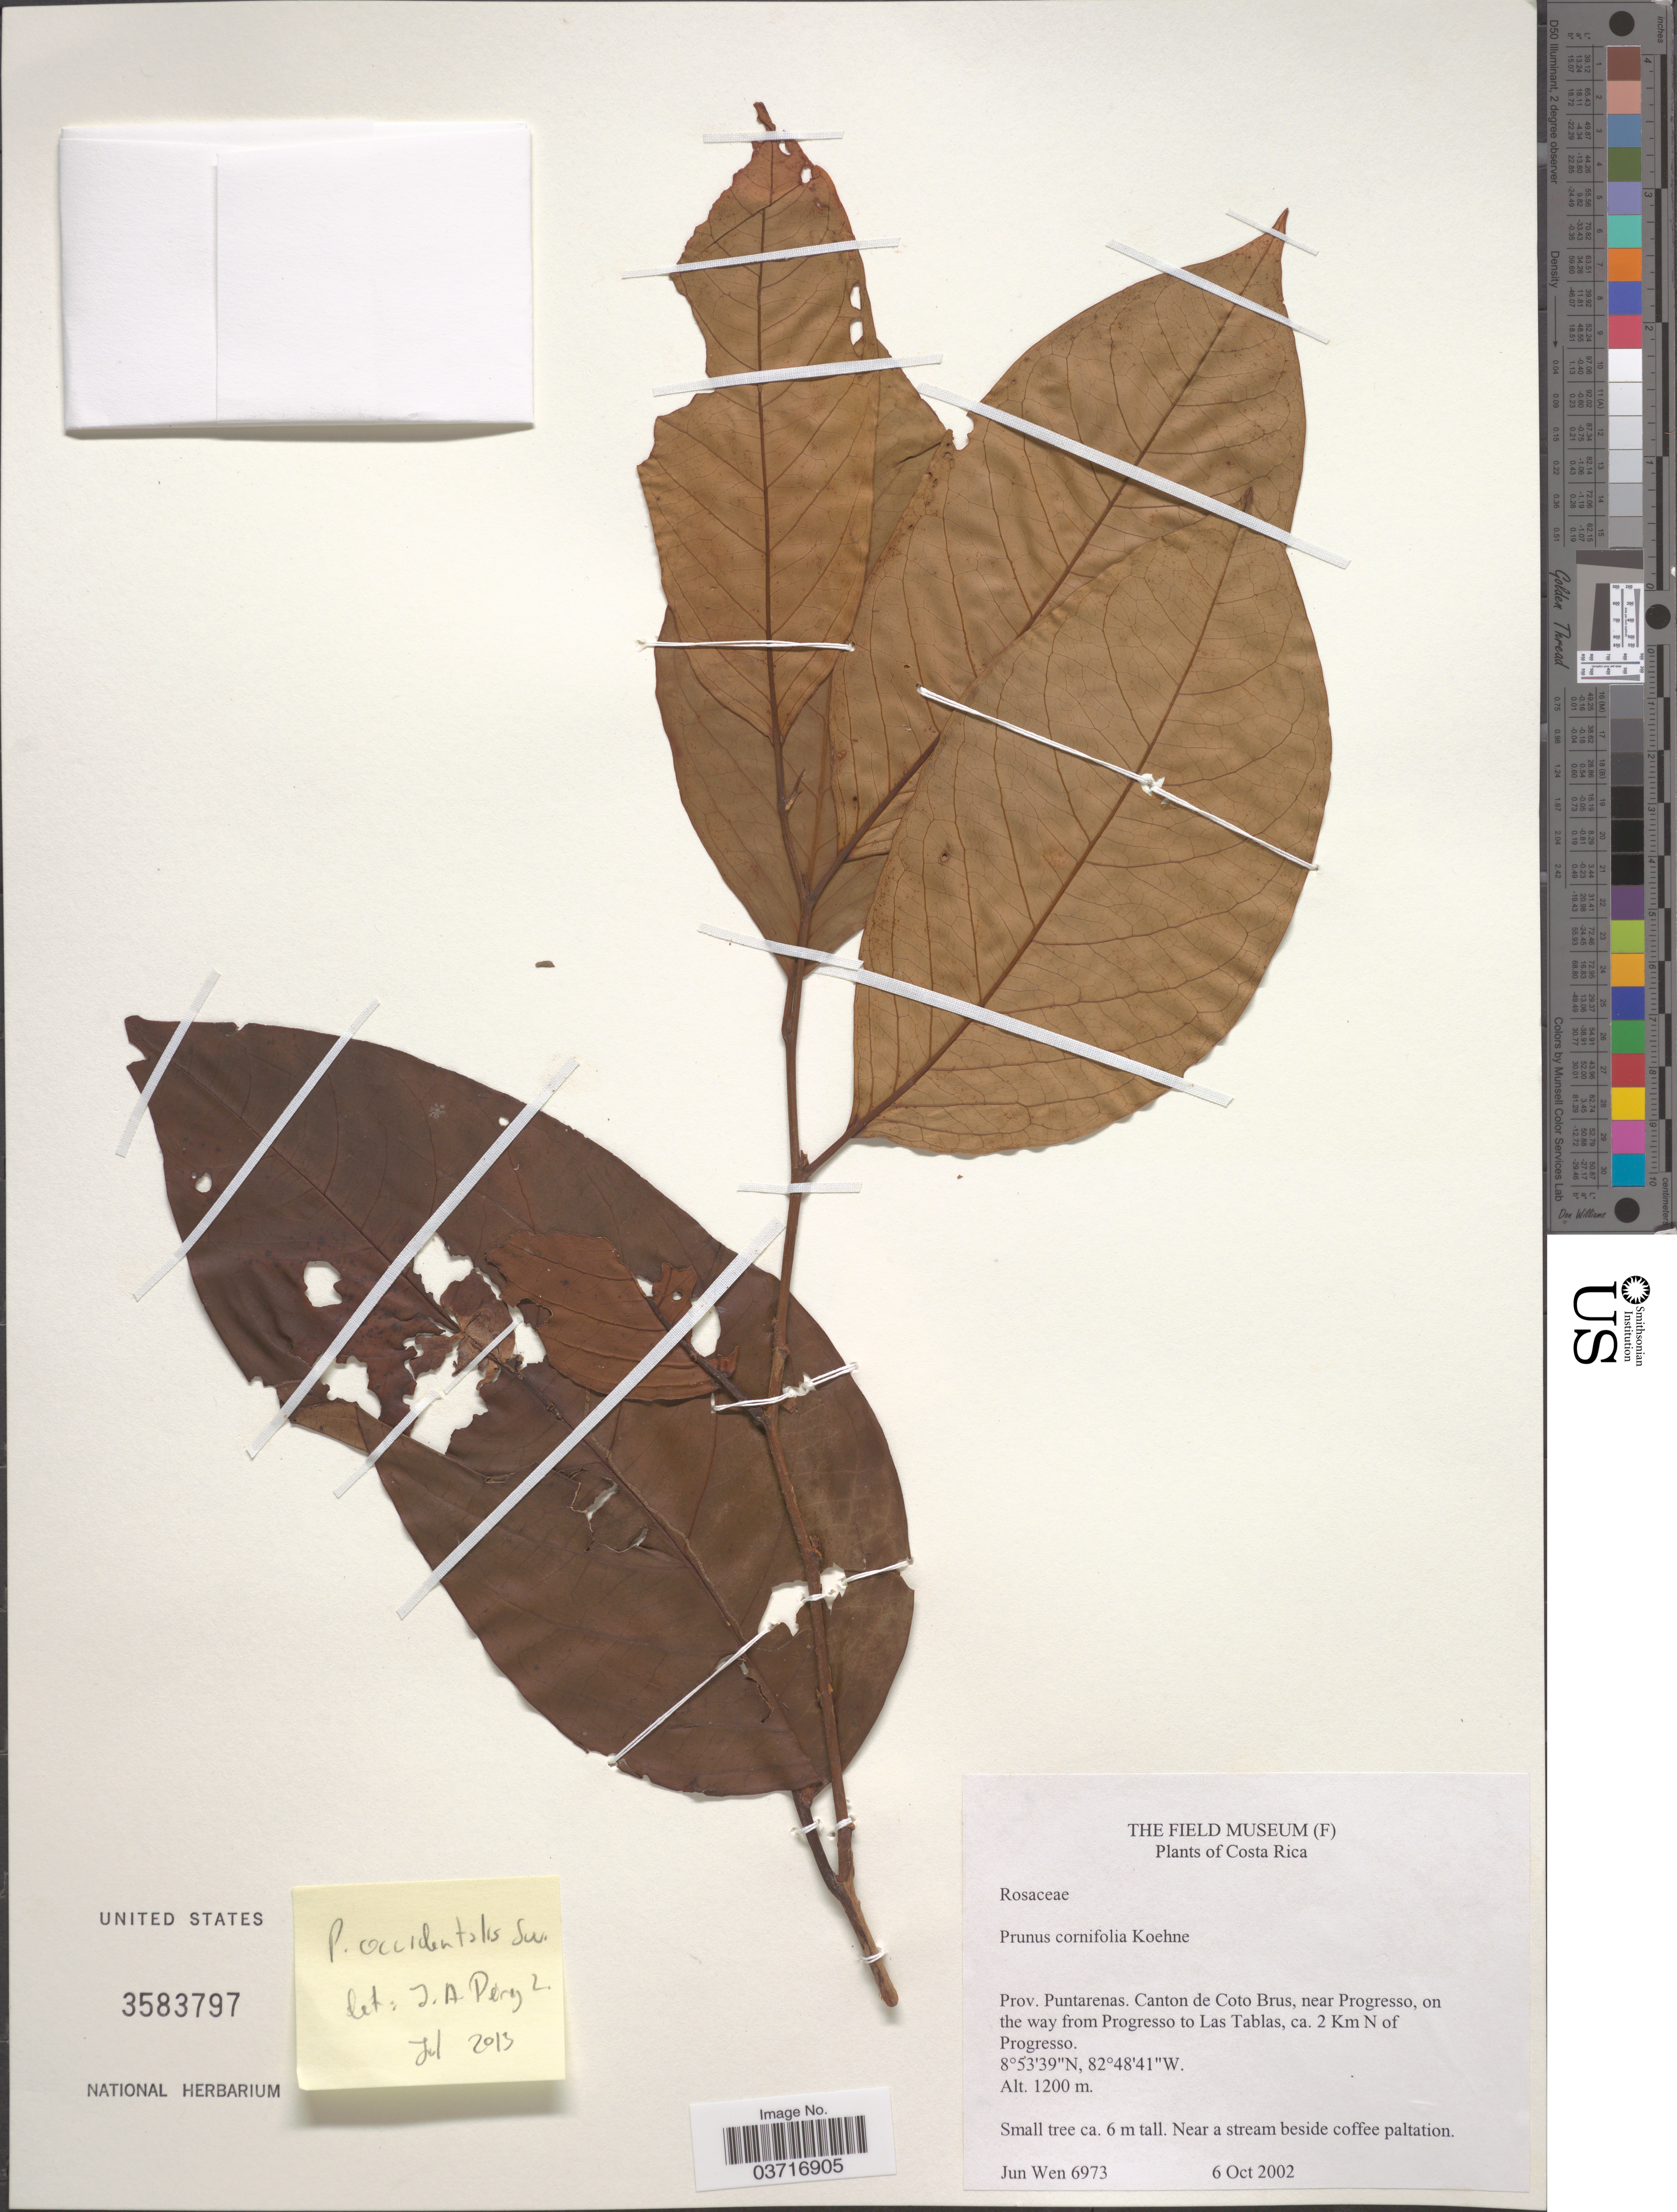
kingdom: Plantae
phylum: Tracheophyta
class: Magnoliopsida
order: Rosales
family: Rosaceae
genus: Prunus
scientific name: Prunus occidentalis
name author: Sw.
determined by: Pérez-Zabala, Jorge A.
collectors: J. Wen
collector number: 6973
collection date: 2002-10-06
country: Costa Rica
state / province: Puntarenas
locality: Canton de Coto Brus, near Progresso, on the way from Progresso to Las Tablas, ca. 2 Km N of Progresso.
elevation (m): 1200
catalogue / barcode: US 3583797